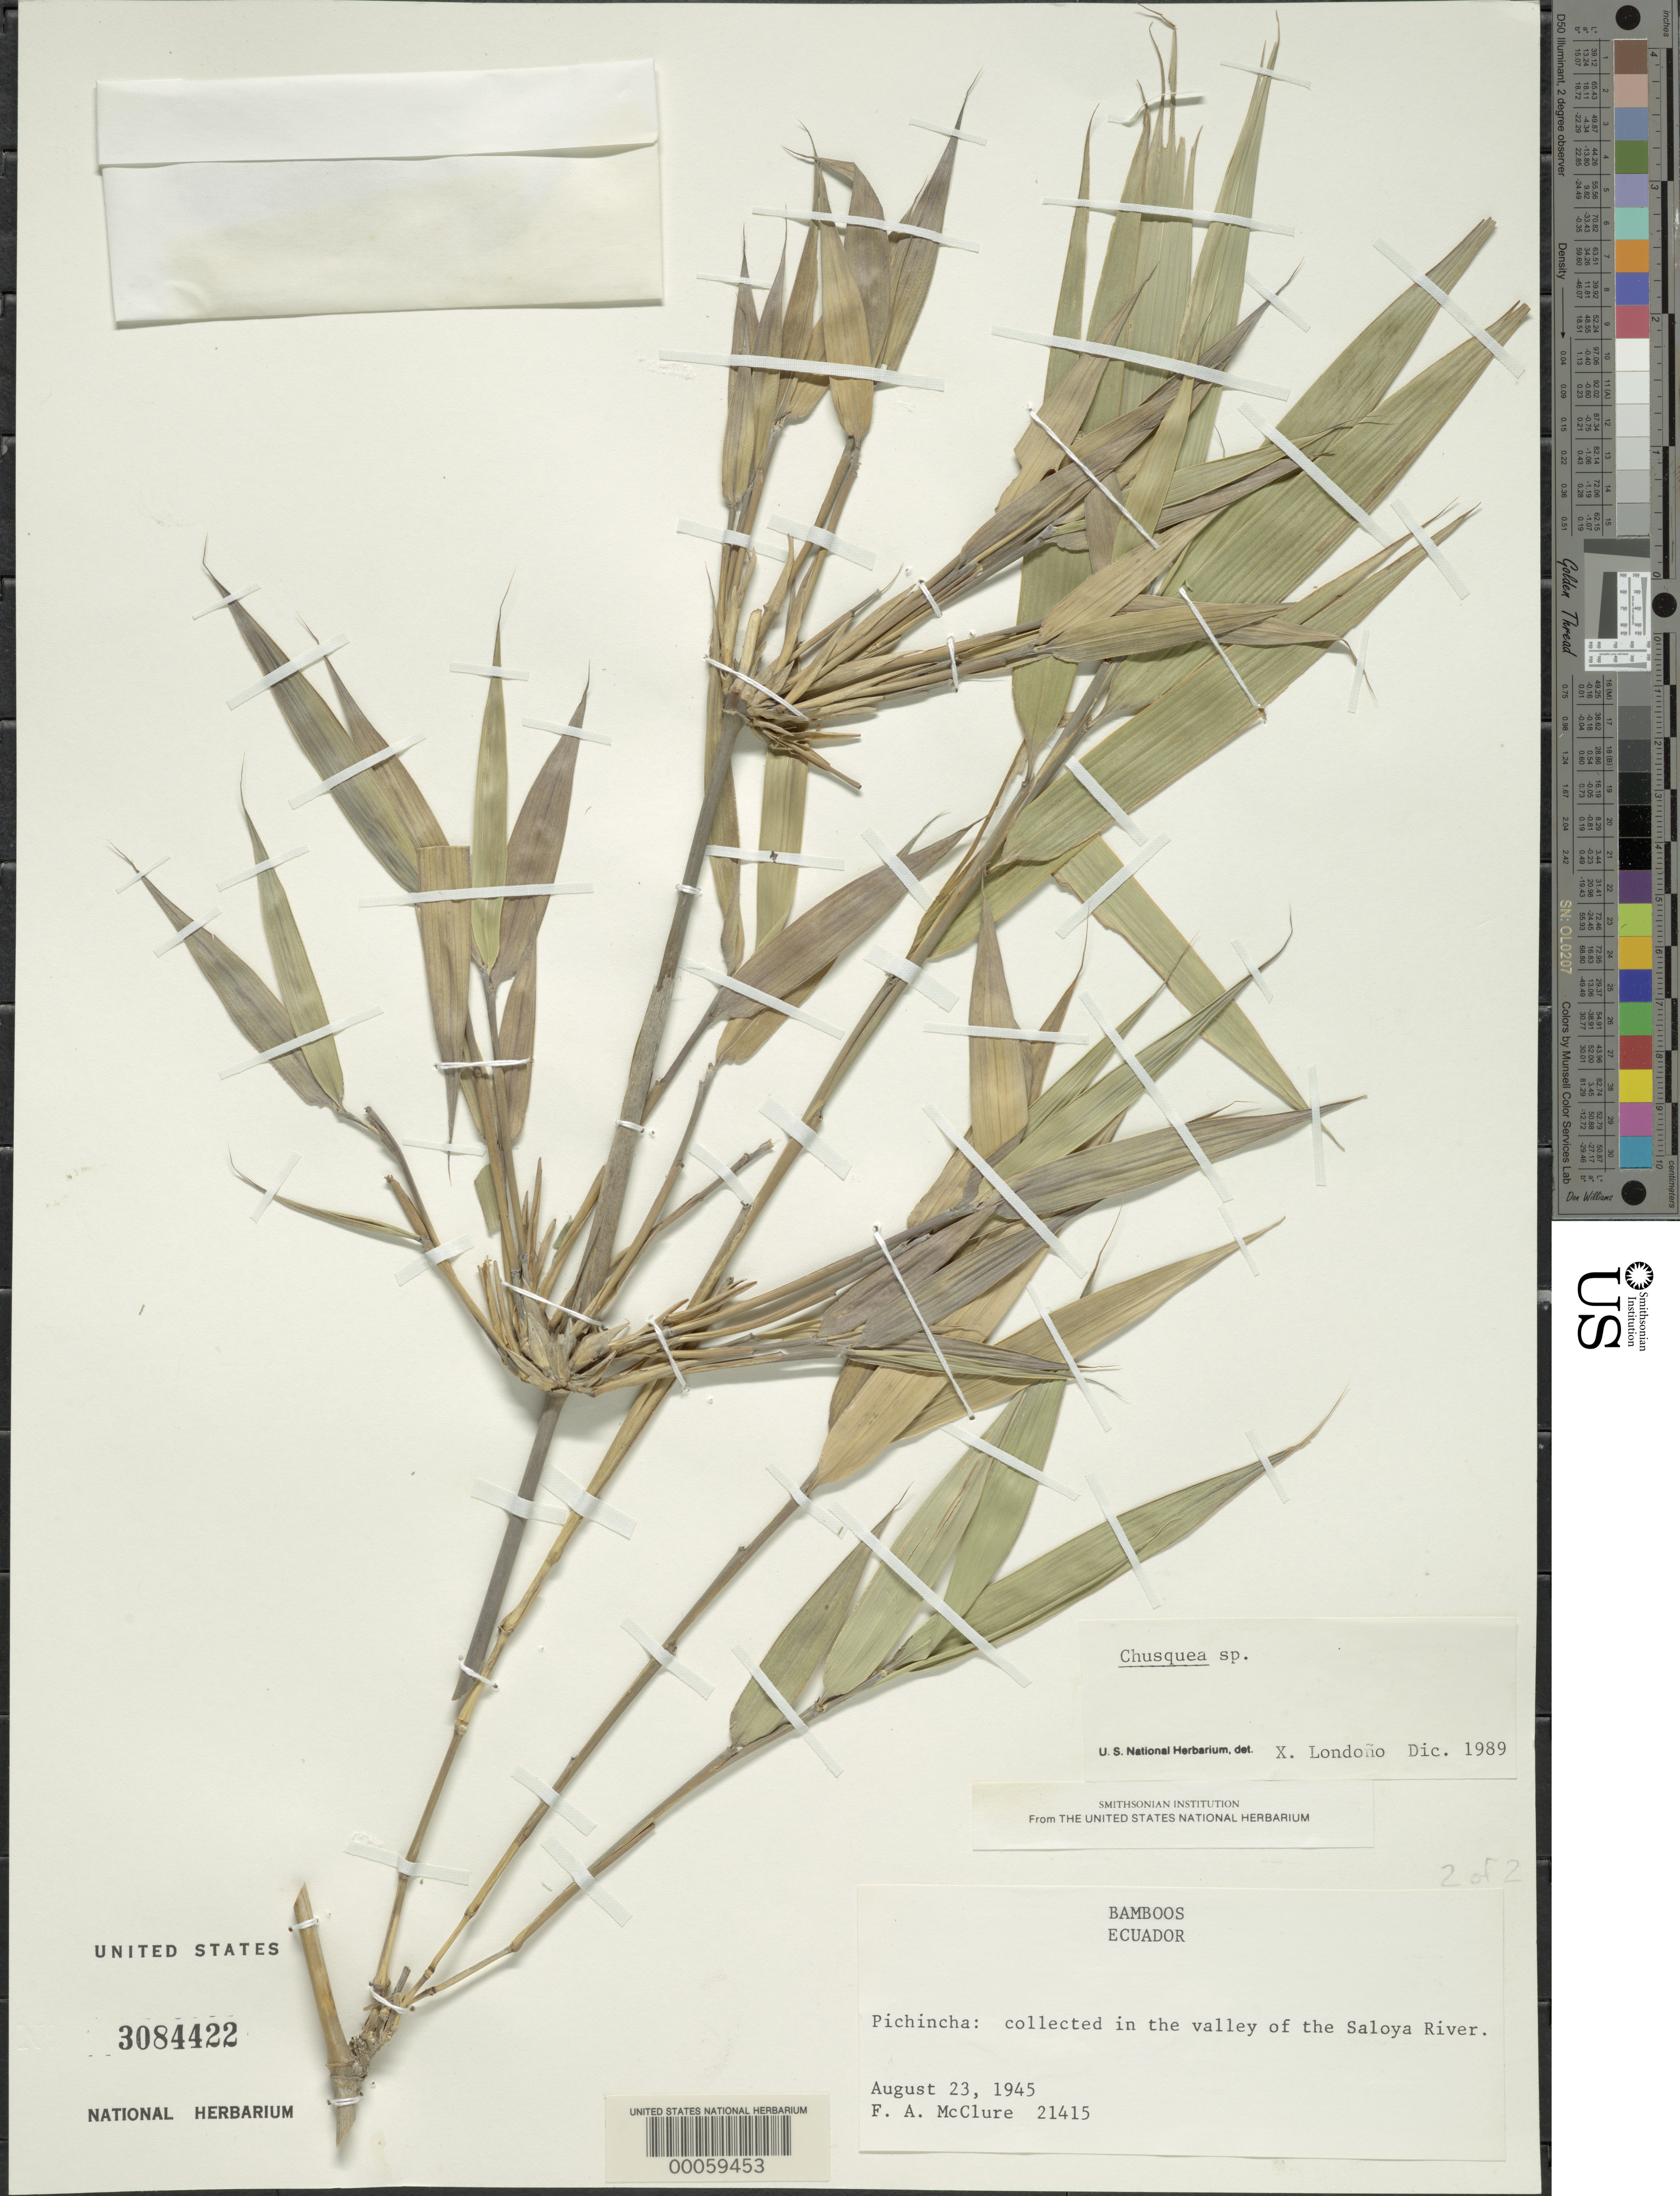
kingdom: Plantae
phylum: Tracheophyta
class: Liliopsida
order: Poales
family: Poaceae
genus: Chusquea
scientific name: Chusquea sp.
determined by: Londoño, X., (TULV), Jardin Botanico "Juan Maria Cespedes"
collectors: F. A. McClure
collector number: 21415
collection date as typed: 23 Aug 1945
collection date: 1945-08-23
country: Ecuador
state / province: Pichincha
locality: Valley of Saloya River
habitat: Valley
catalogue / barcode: US 3084422